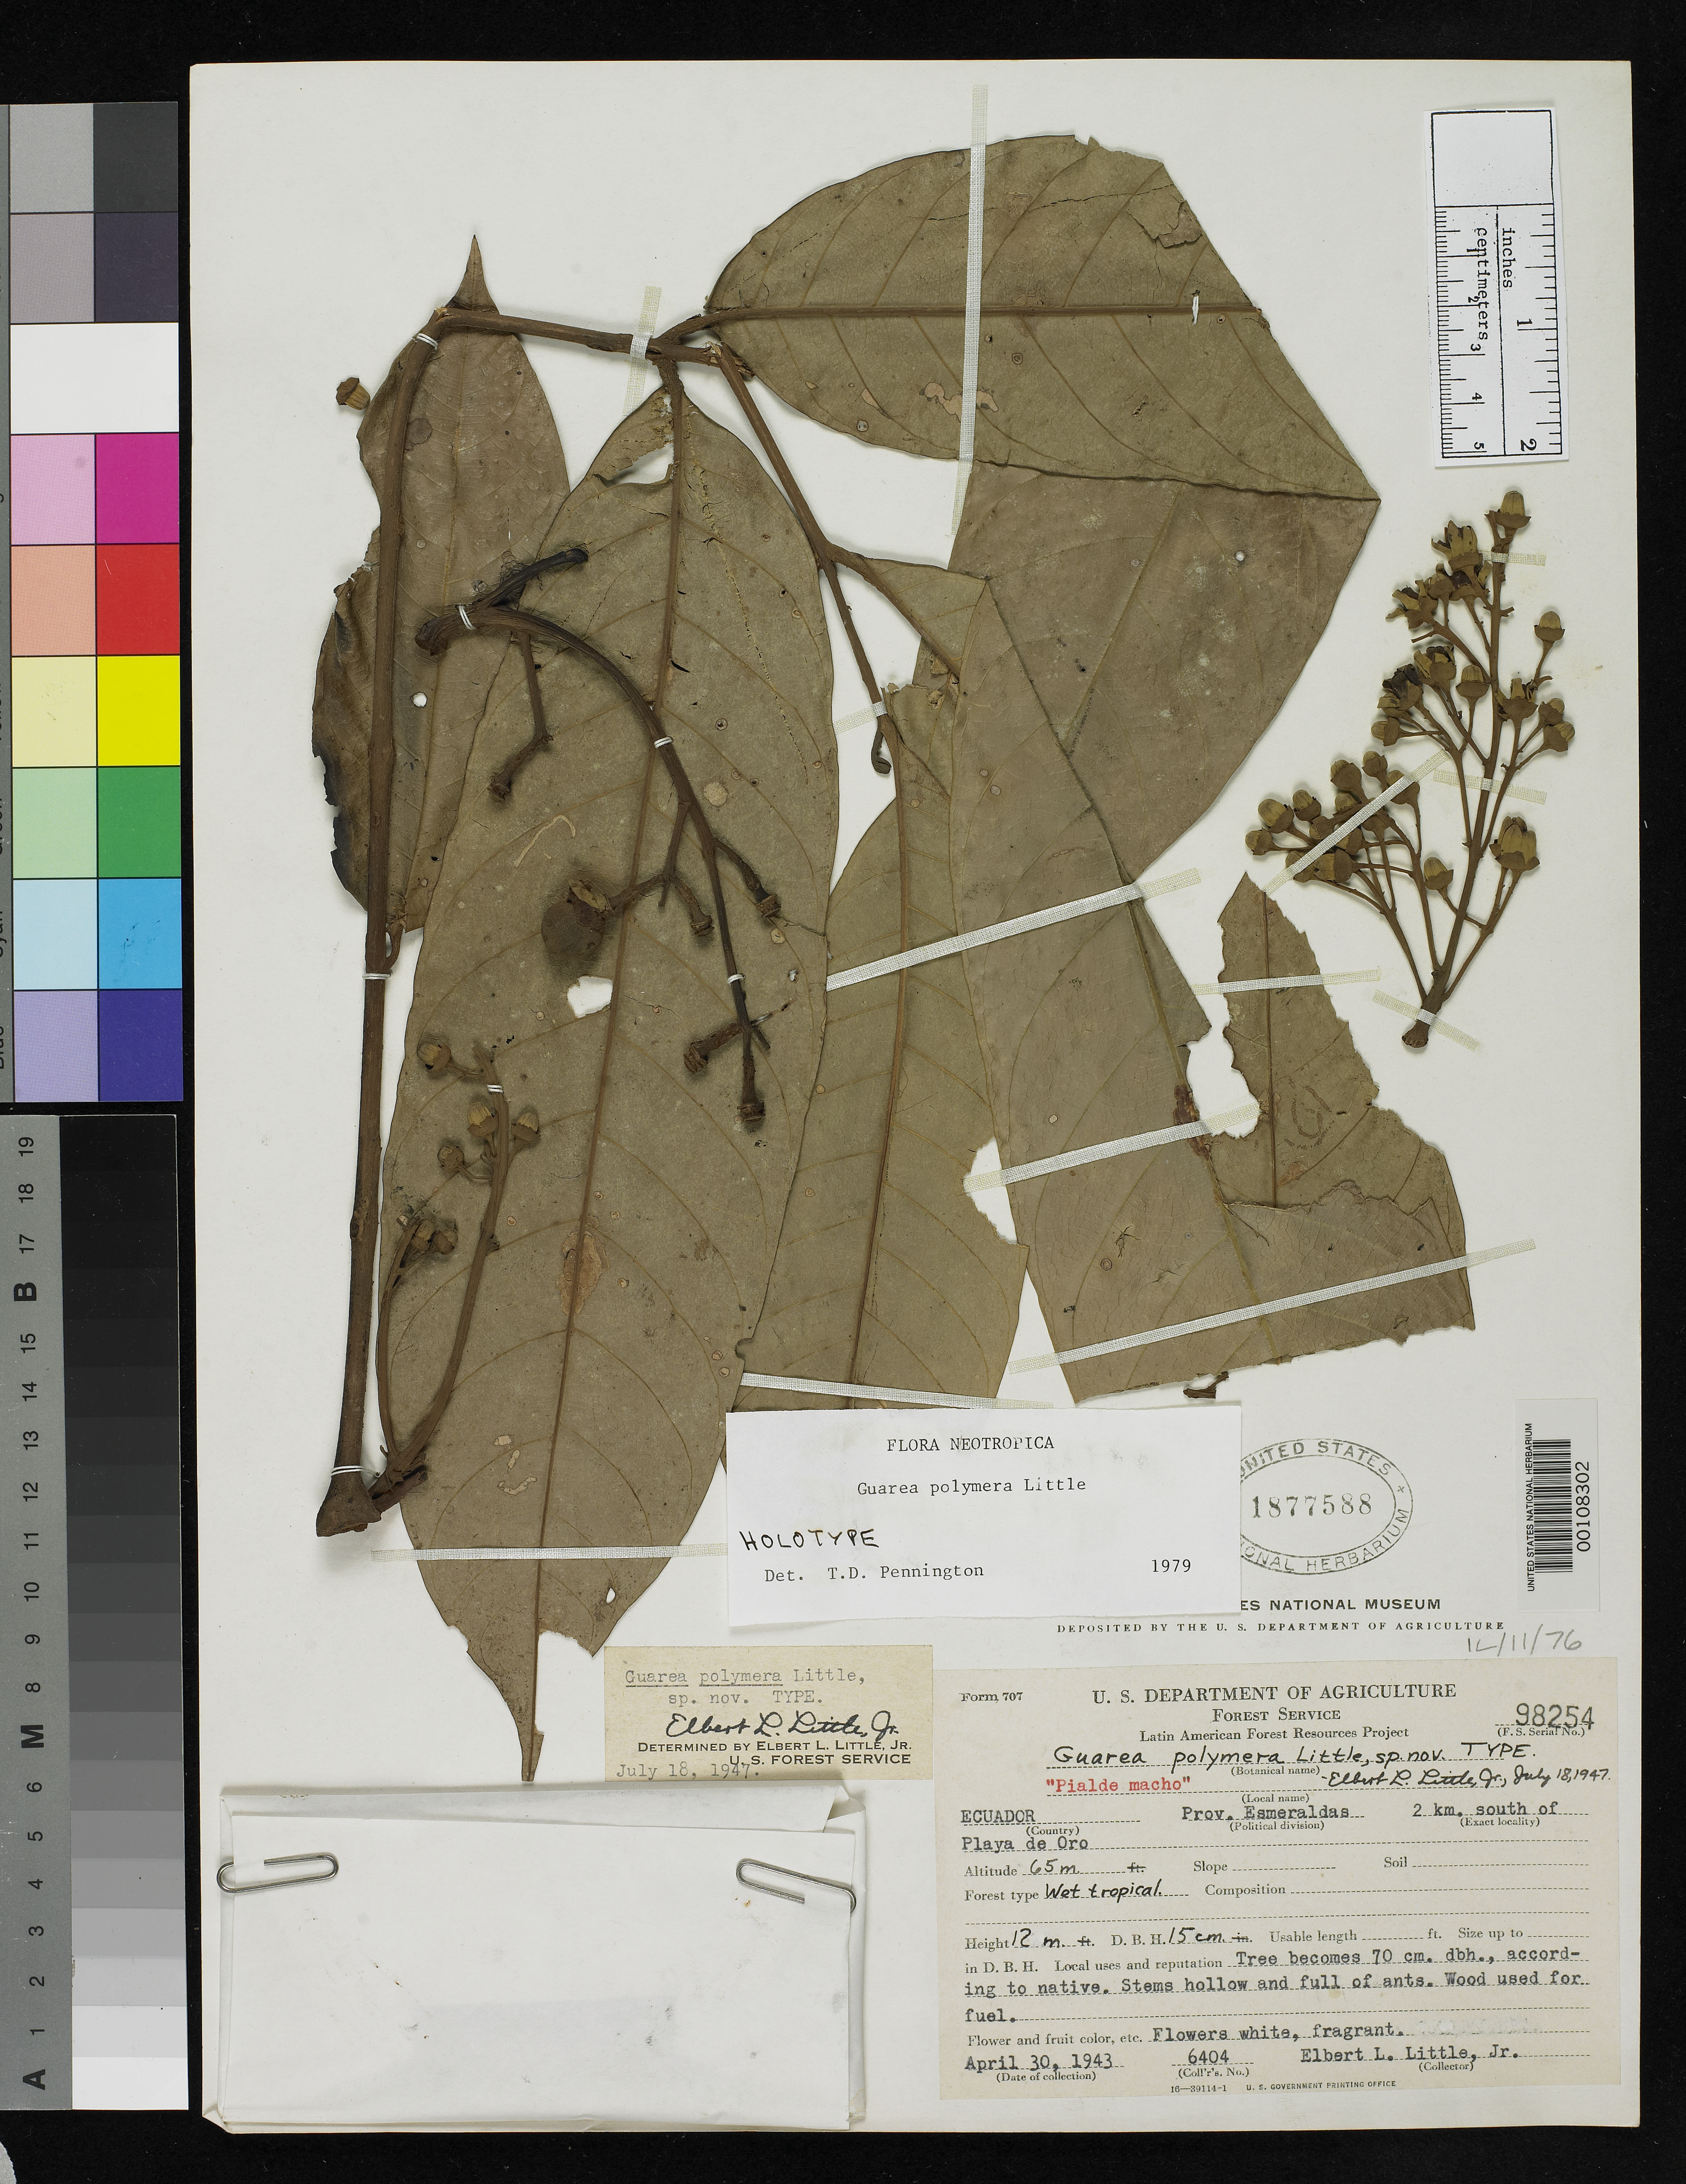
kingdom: Plantae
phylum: Tracheophyta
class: Magnoliopsida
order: Sapindales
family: Meliaceae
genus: Guarea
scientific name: Guarea polymera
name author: Little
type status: Holotype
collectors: E. L. Little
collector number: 6404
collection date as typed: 30 Apr 1943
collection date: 1943-04-30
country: Ecuador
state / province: Esmeraldas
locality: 2 km S of Playa de Oro.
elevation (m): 65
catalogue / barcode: US 1877588